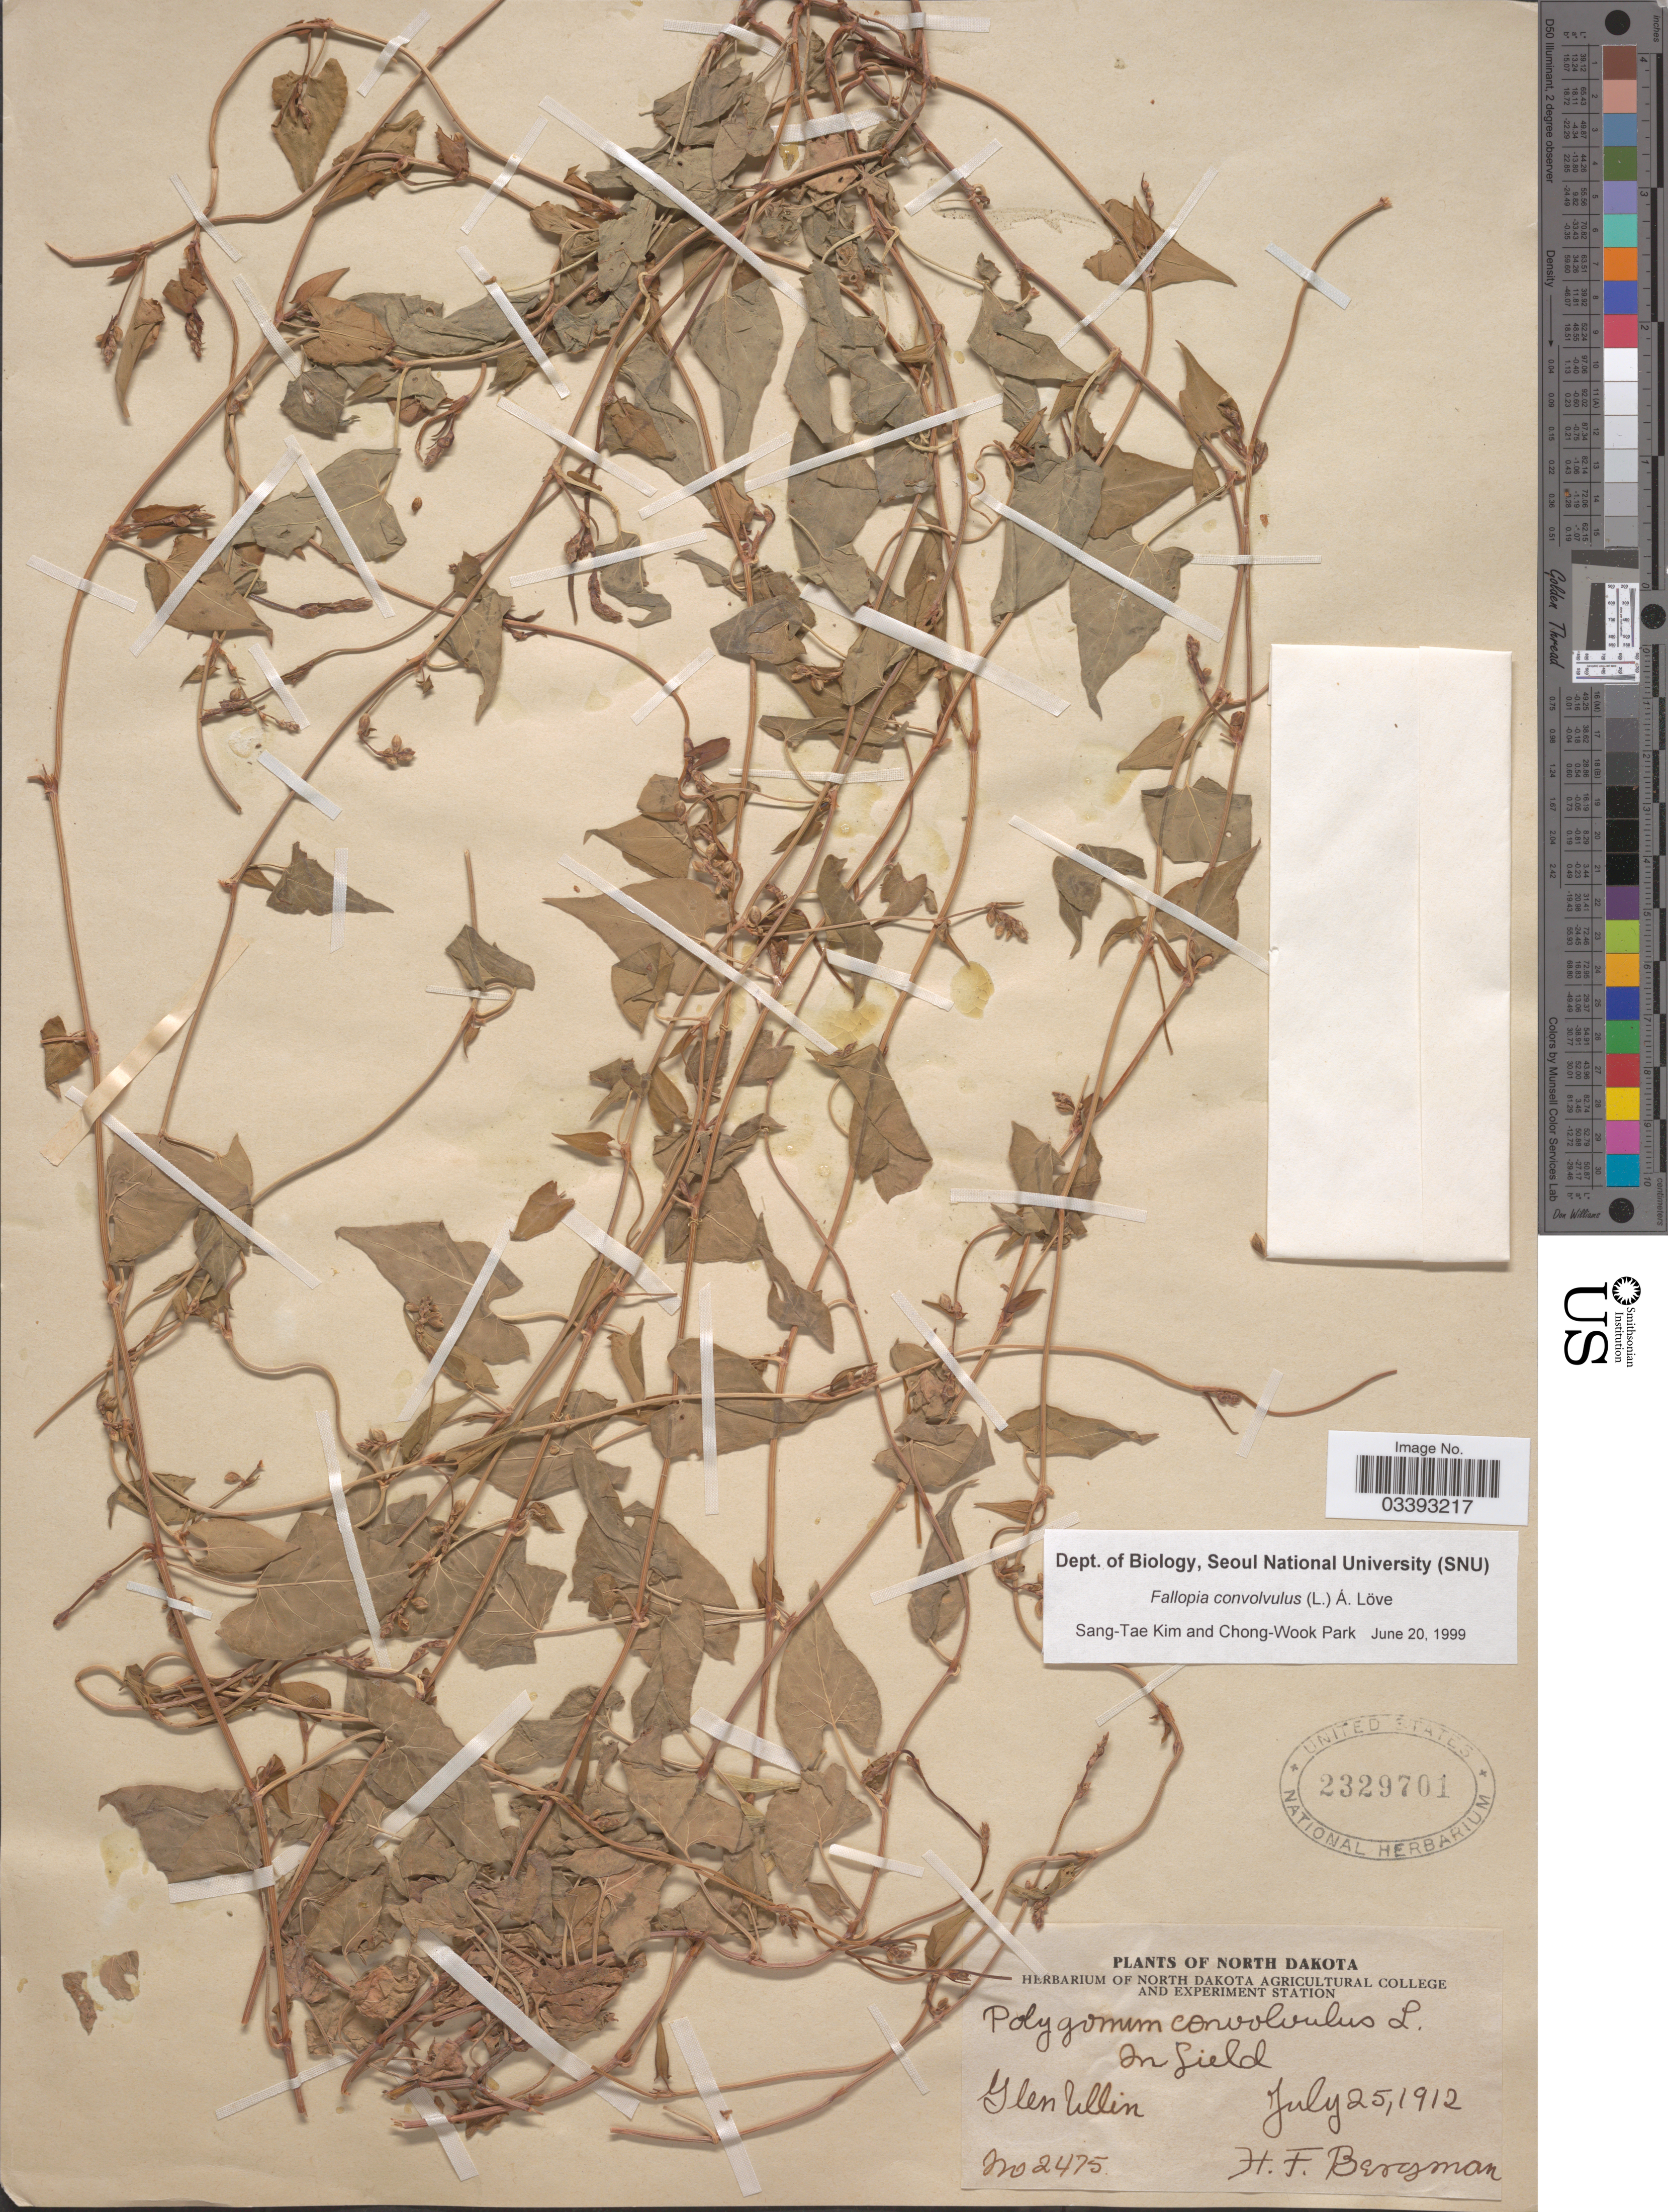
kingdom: Plantae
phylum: Tracheophyta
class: Magnoliopsida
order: Caryophyllales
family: Polygonaceae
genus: Fallopia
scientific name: Fallopia convolvulus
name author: (L.) Á. Löve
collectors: H. Bergman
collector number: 2475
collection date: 1912-07-25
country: United States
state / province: North Dakota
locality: In field. Glen Ullin.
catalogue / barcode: US 2329701